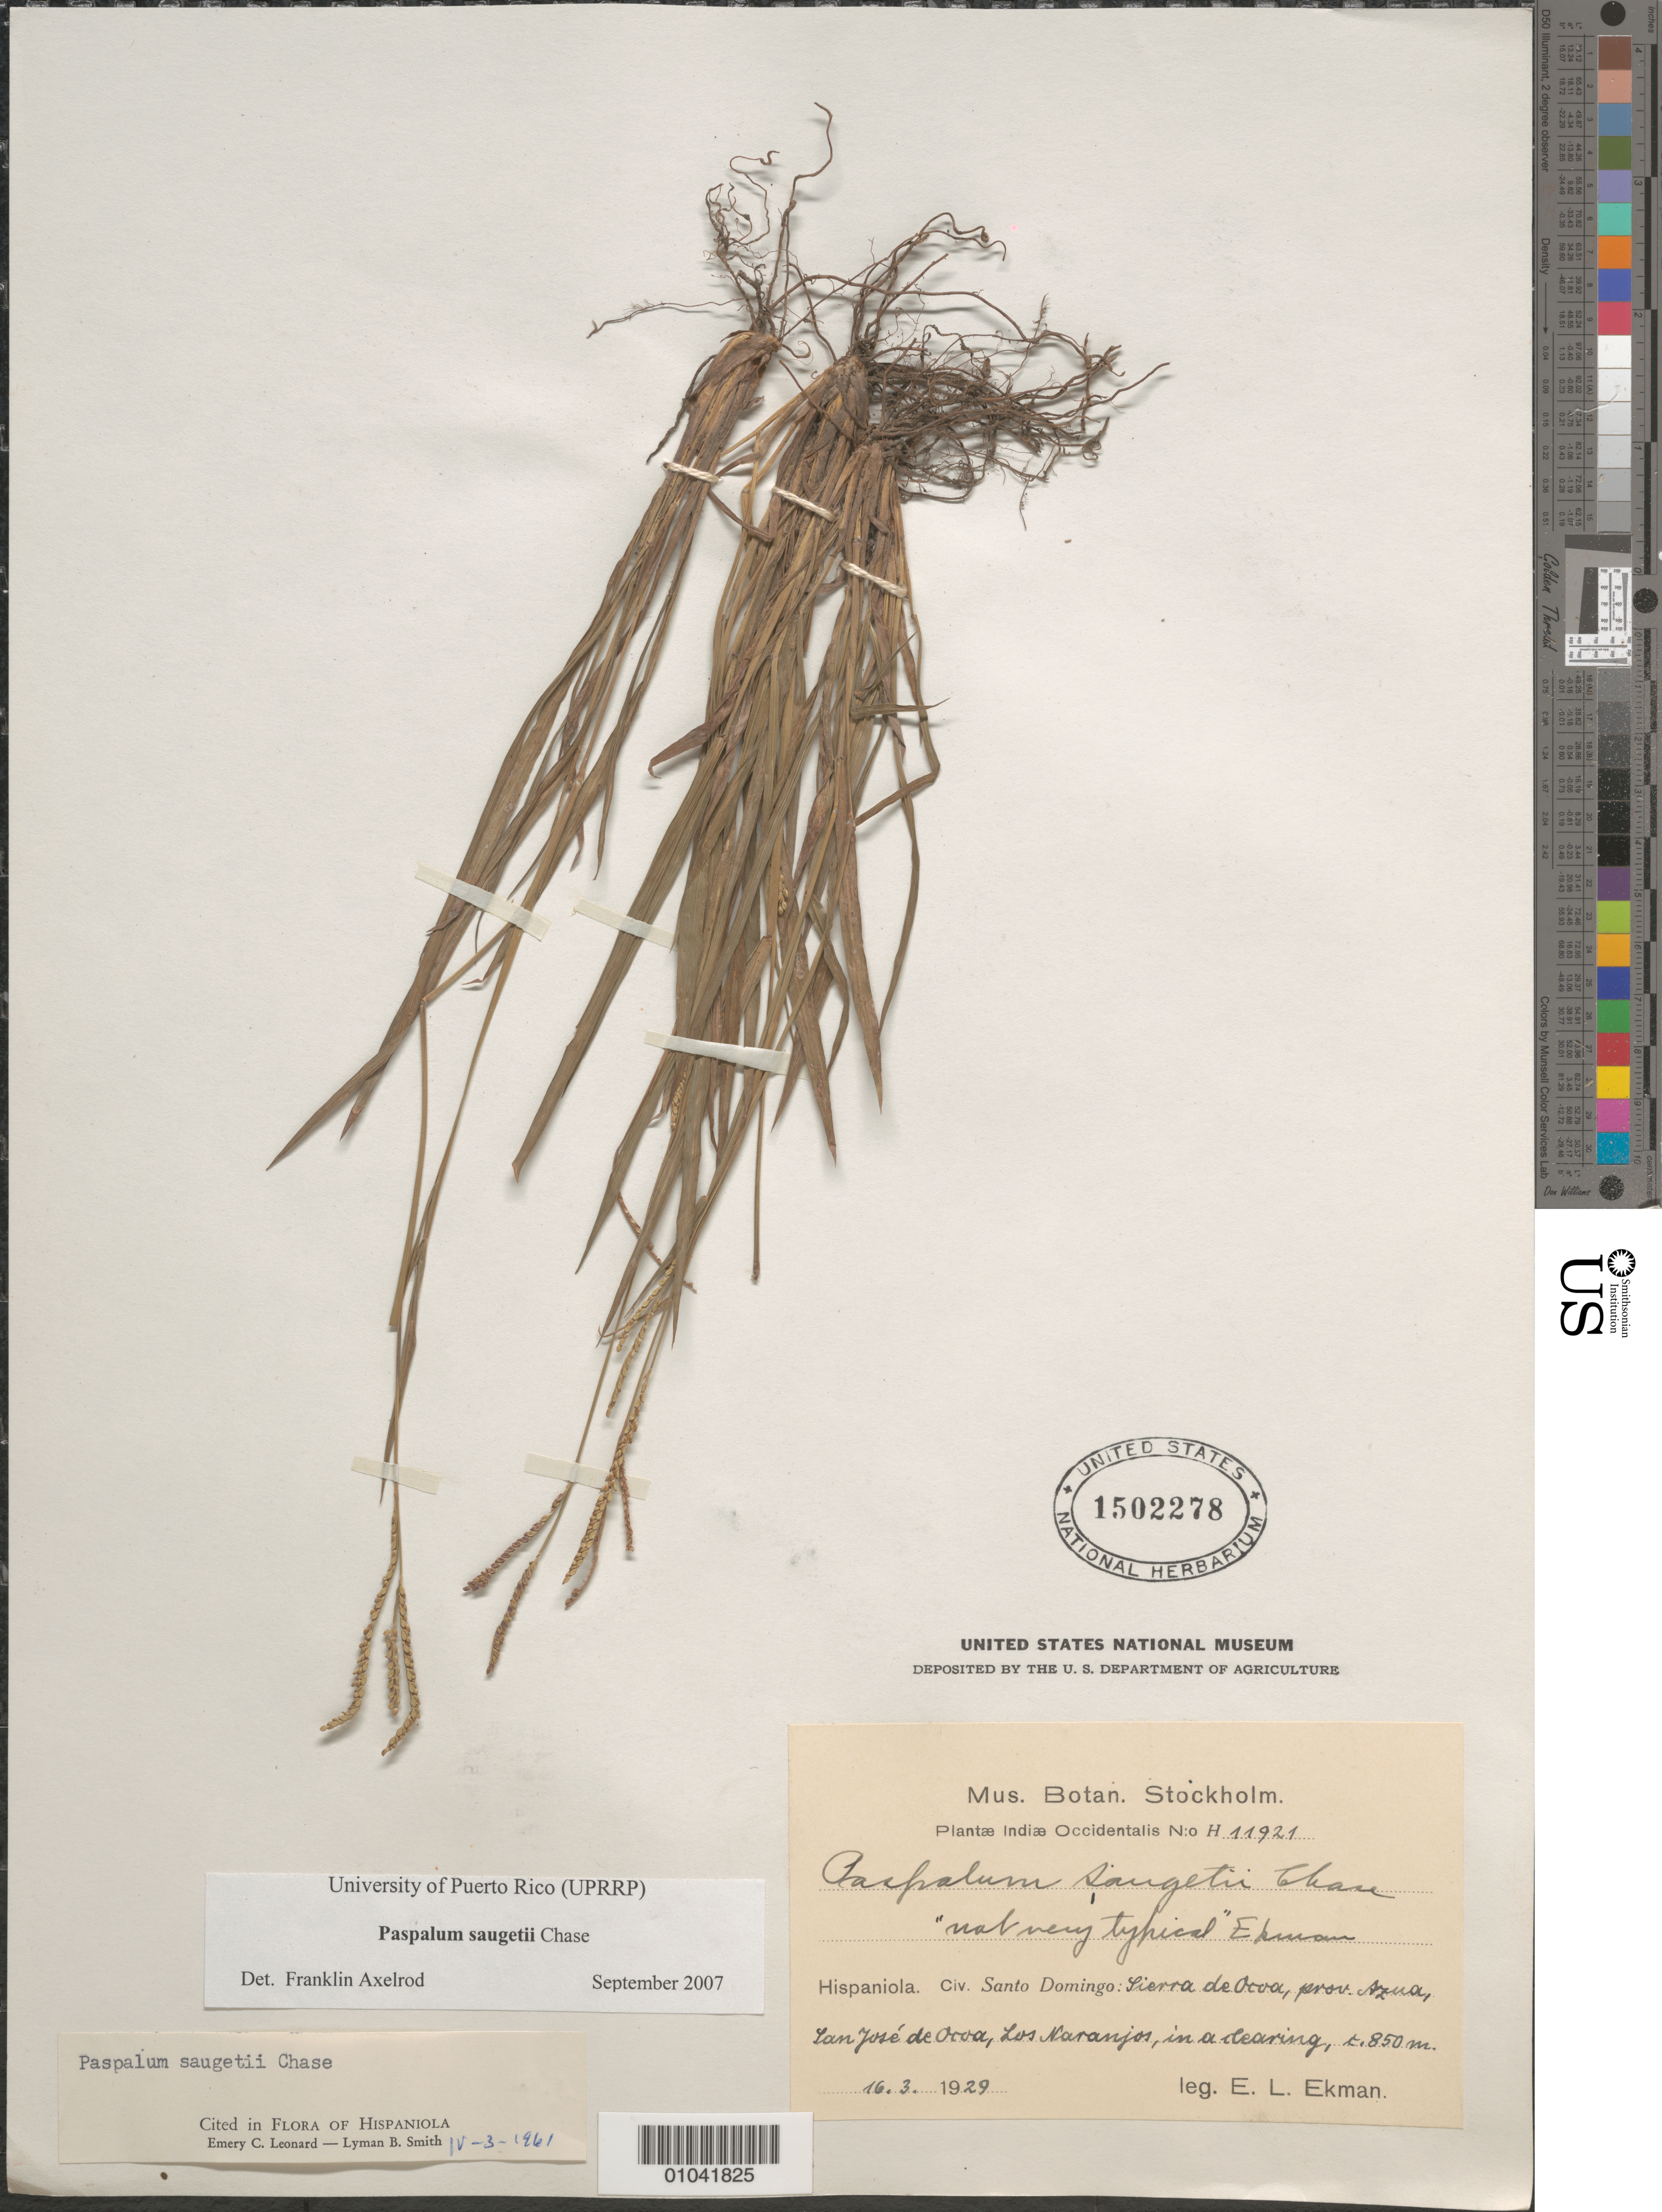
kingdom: Plantae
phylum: Tracheophyta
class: Liliopsida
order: Poales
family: Poaceae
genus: Paspalum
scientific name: Paspalum saugetii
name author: Chase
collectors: E. L. Ekman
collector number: H 11921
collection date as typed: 16 Mar 1929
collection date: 1929-03-16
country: Dominican Republic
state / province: Distrito Nacional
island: Hispaniola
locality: Sierra de Ocoa, San Jose de Ocoa, Los Naranjos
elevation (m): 850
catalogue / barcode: US 1502278